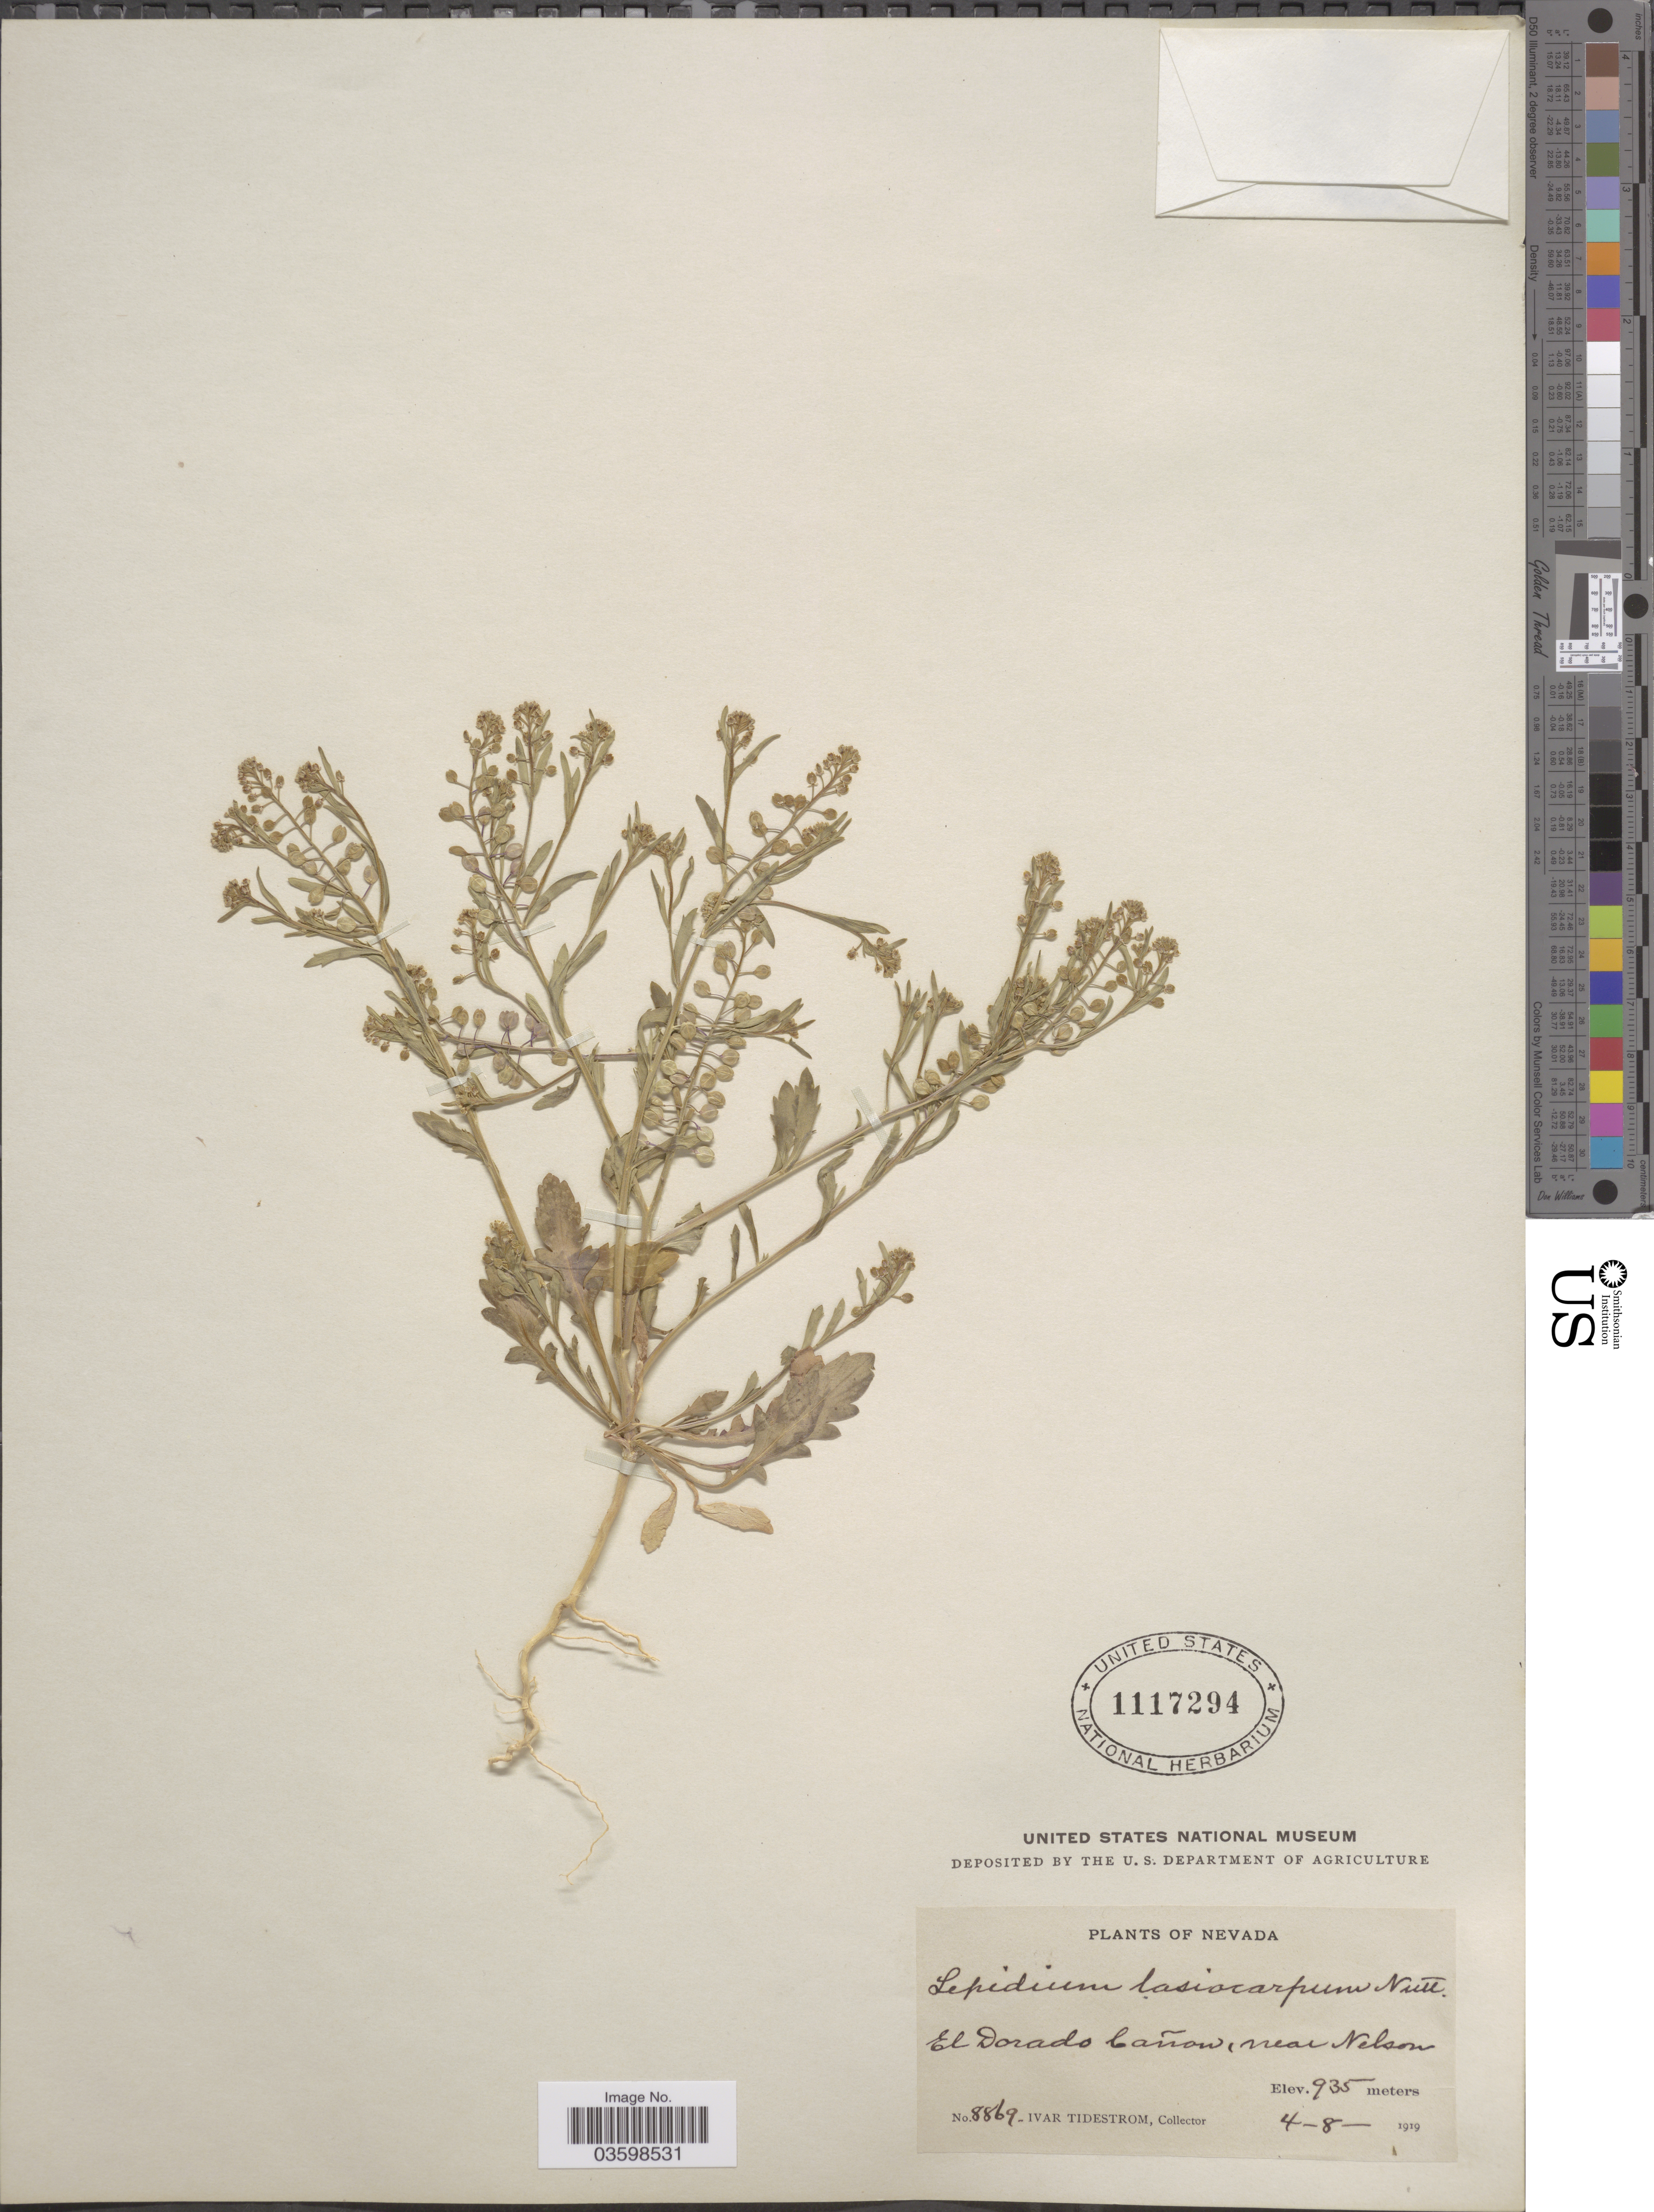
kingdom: Plantae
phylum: Tracheophyta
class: Magnoliopsida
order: Brassicales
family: Brassicaceae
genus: Lepidium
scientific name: Lepidium lasiocarpum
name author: Nutt.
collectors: I. F. Tidestrom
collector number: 8869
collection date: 1919-04-08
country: United States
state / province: Nevada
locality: El Dorado Cañon, near Nelson.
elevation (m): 935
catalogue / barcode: US 1117294